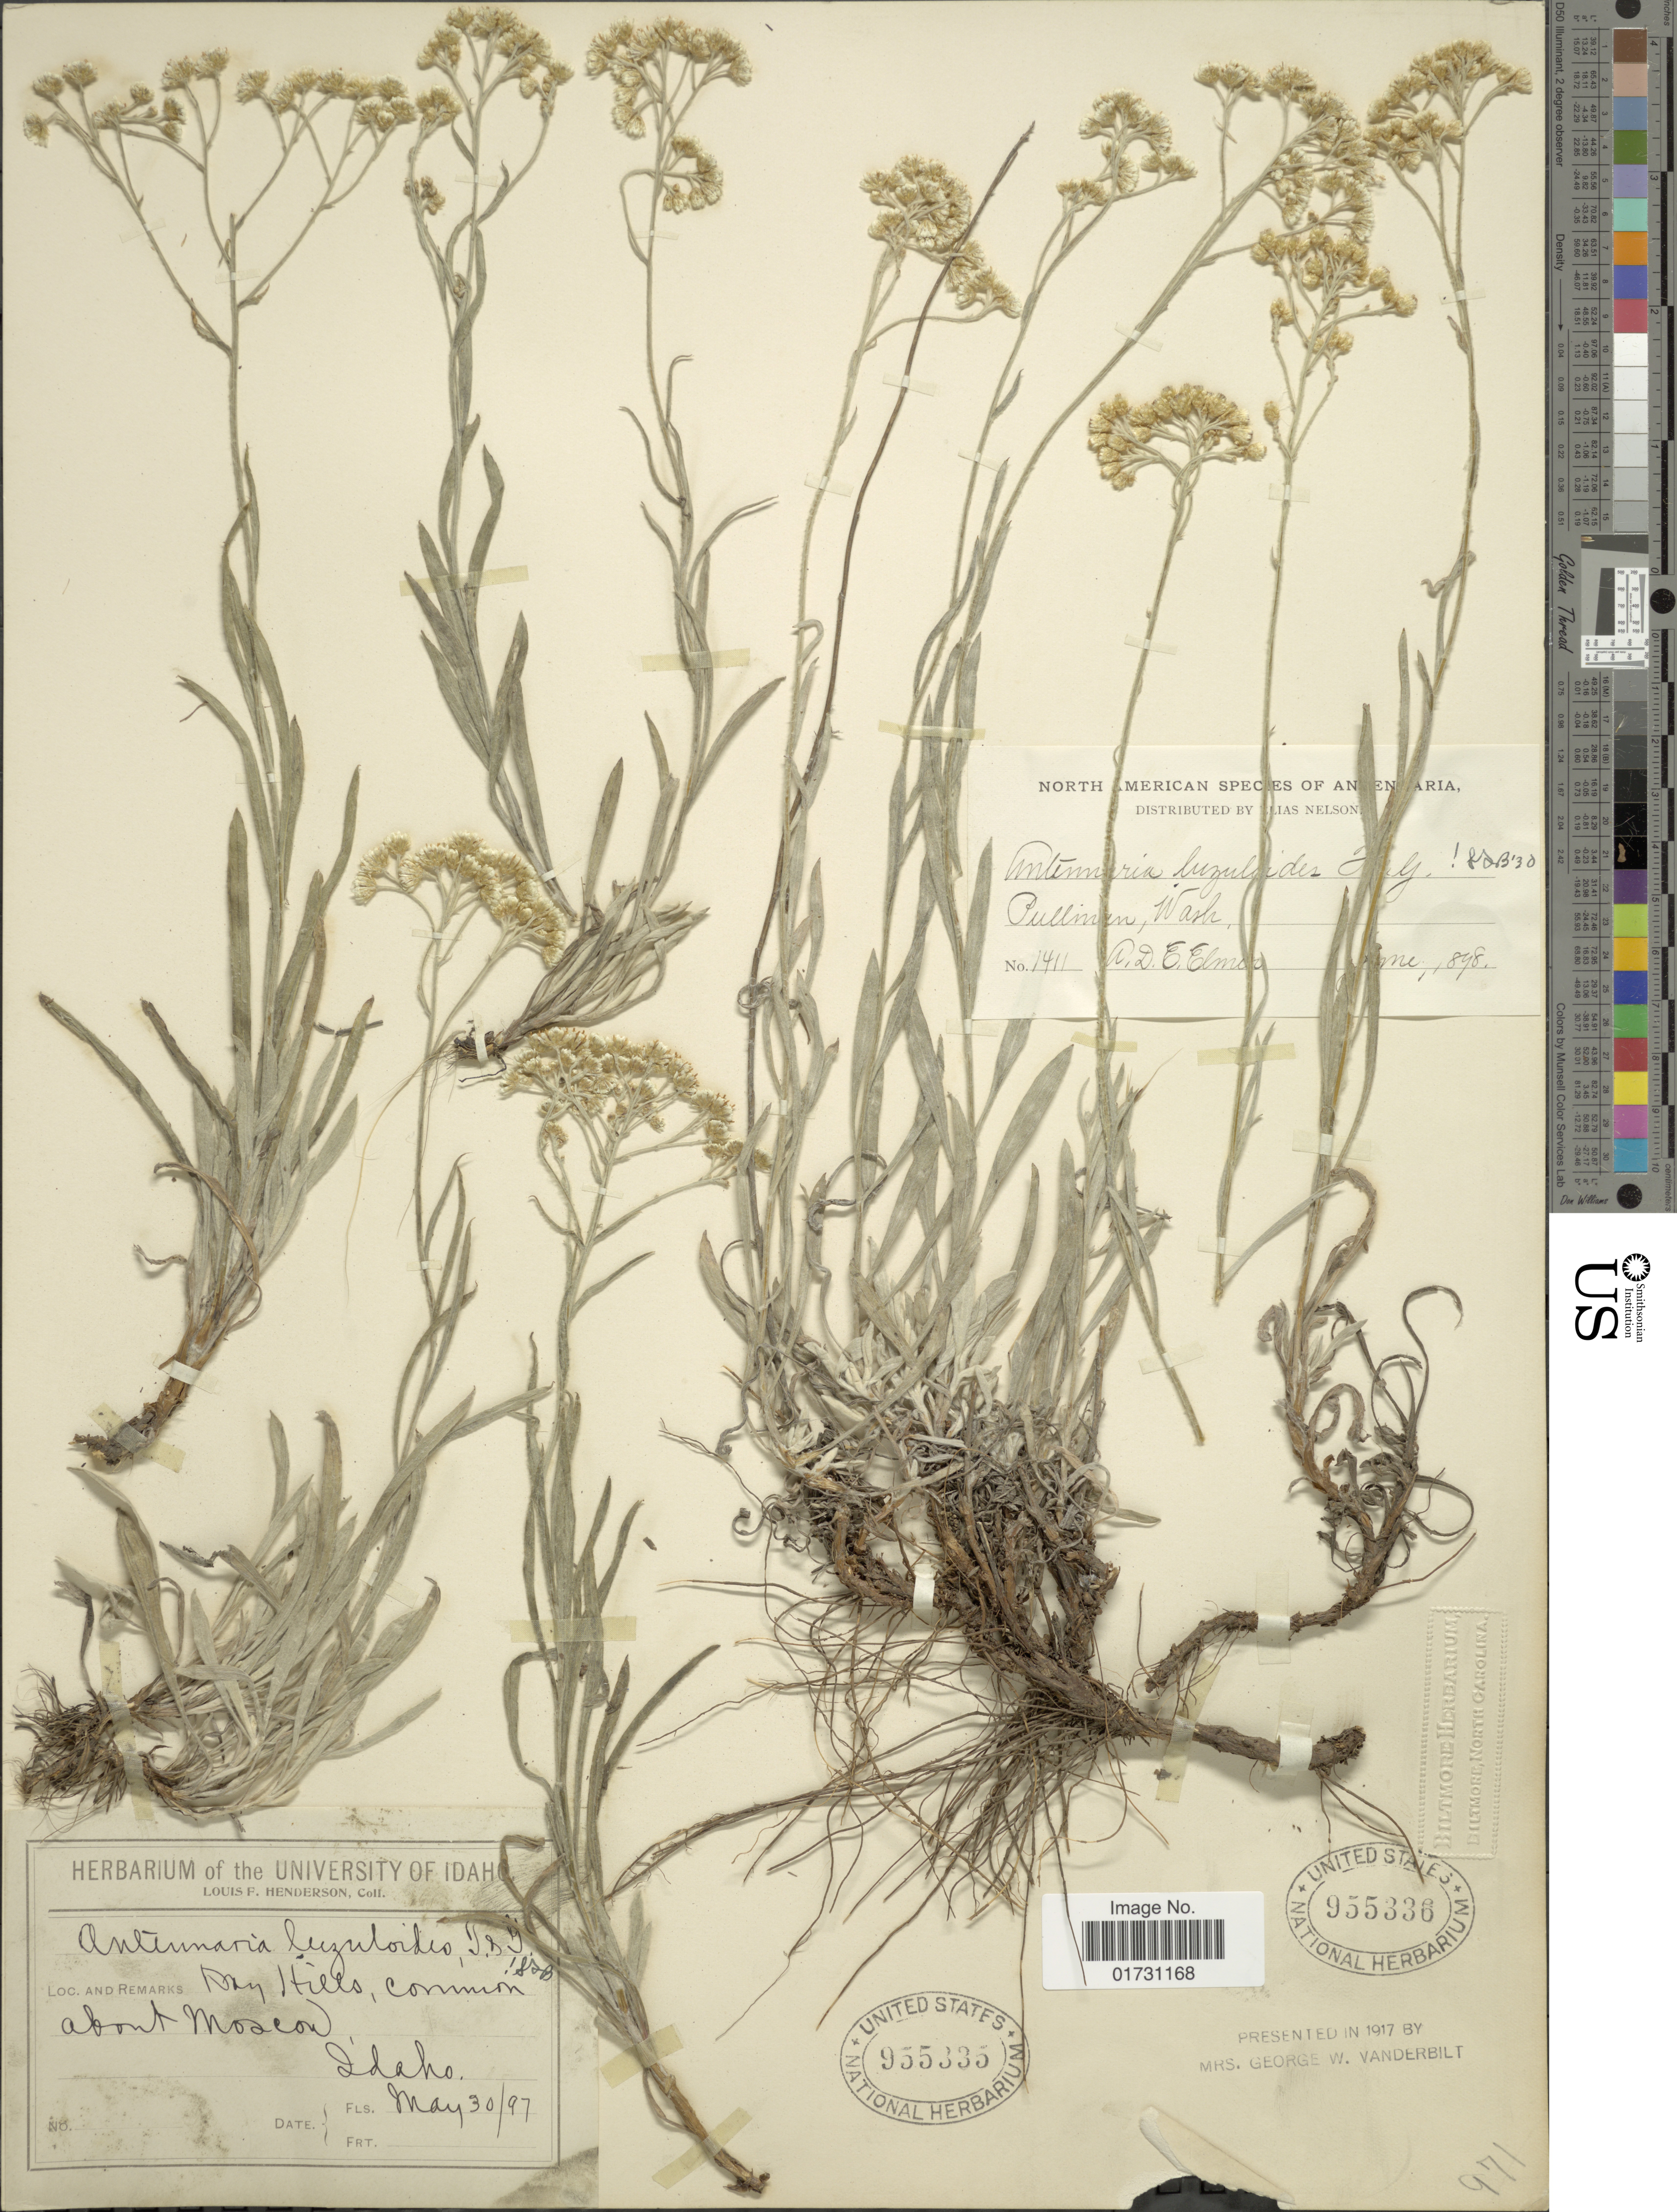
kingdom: Plantae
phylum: Tracheophyta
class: Magnoliopsida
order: Asterales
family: Asteraceae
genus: Antennaria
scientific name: Antennaria luzuloides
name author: Torr. & A. Gray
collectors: L. Henderson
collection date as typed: Transcribed d/m/y: 30/5/97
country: United States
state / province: Idaho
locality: Dry hills, common about Moscow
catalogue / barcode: US 955335